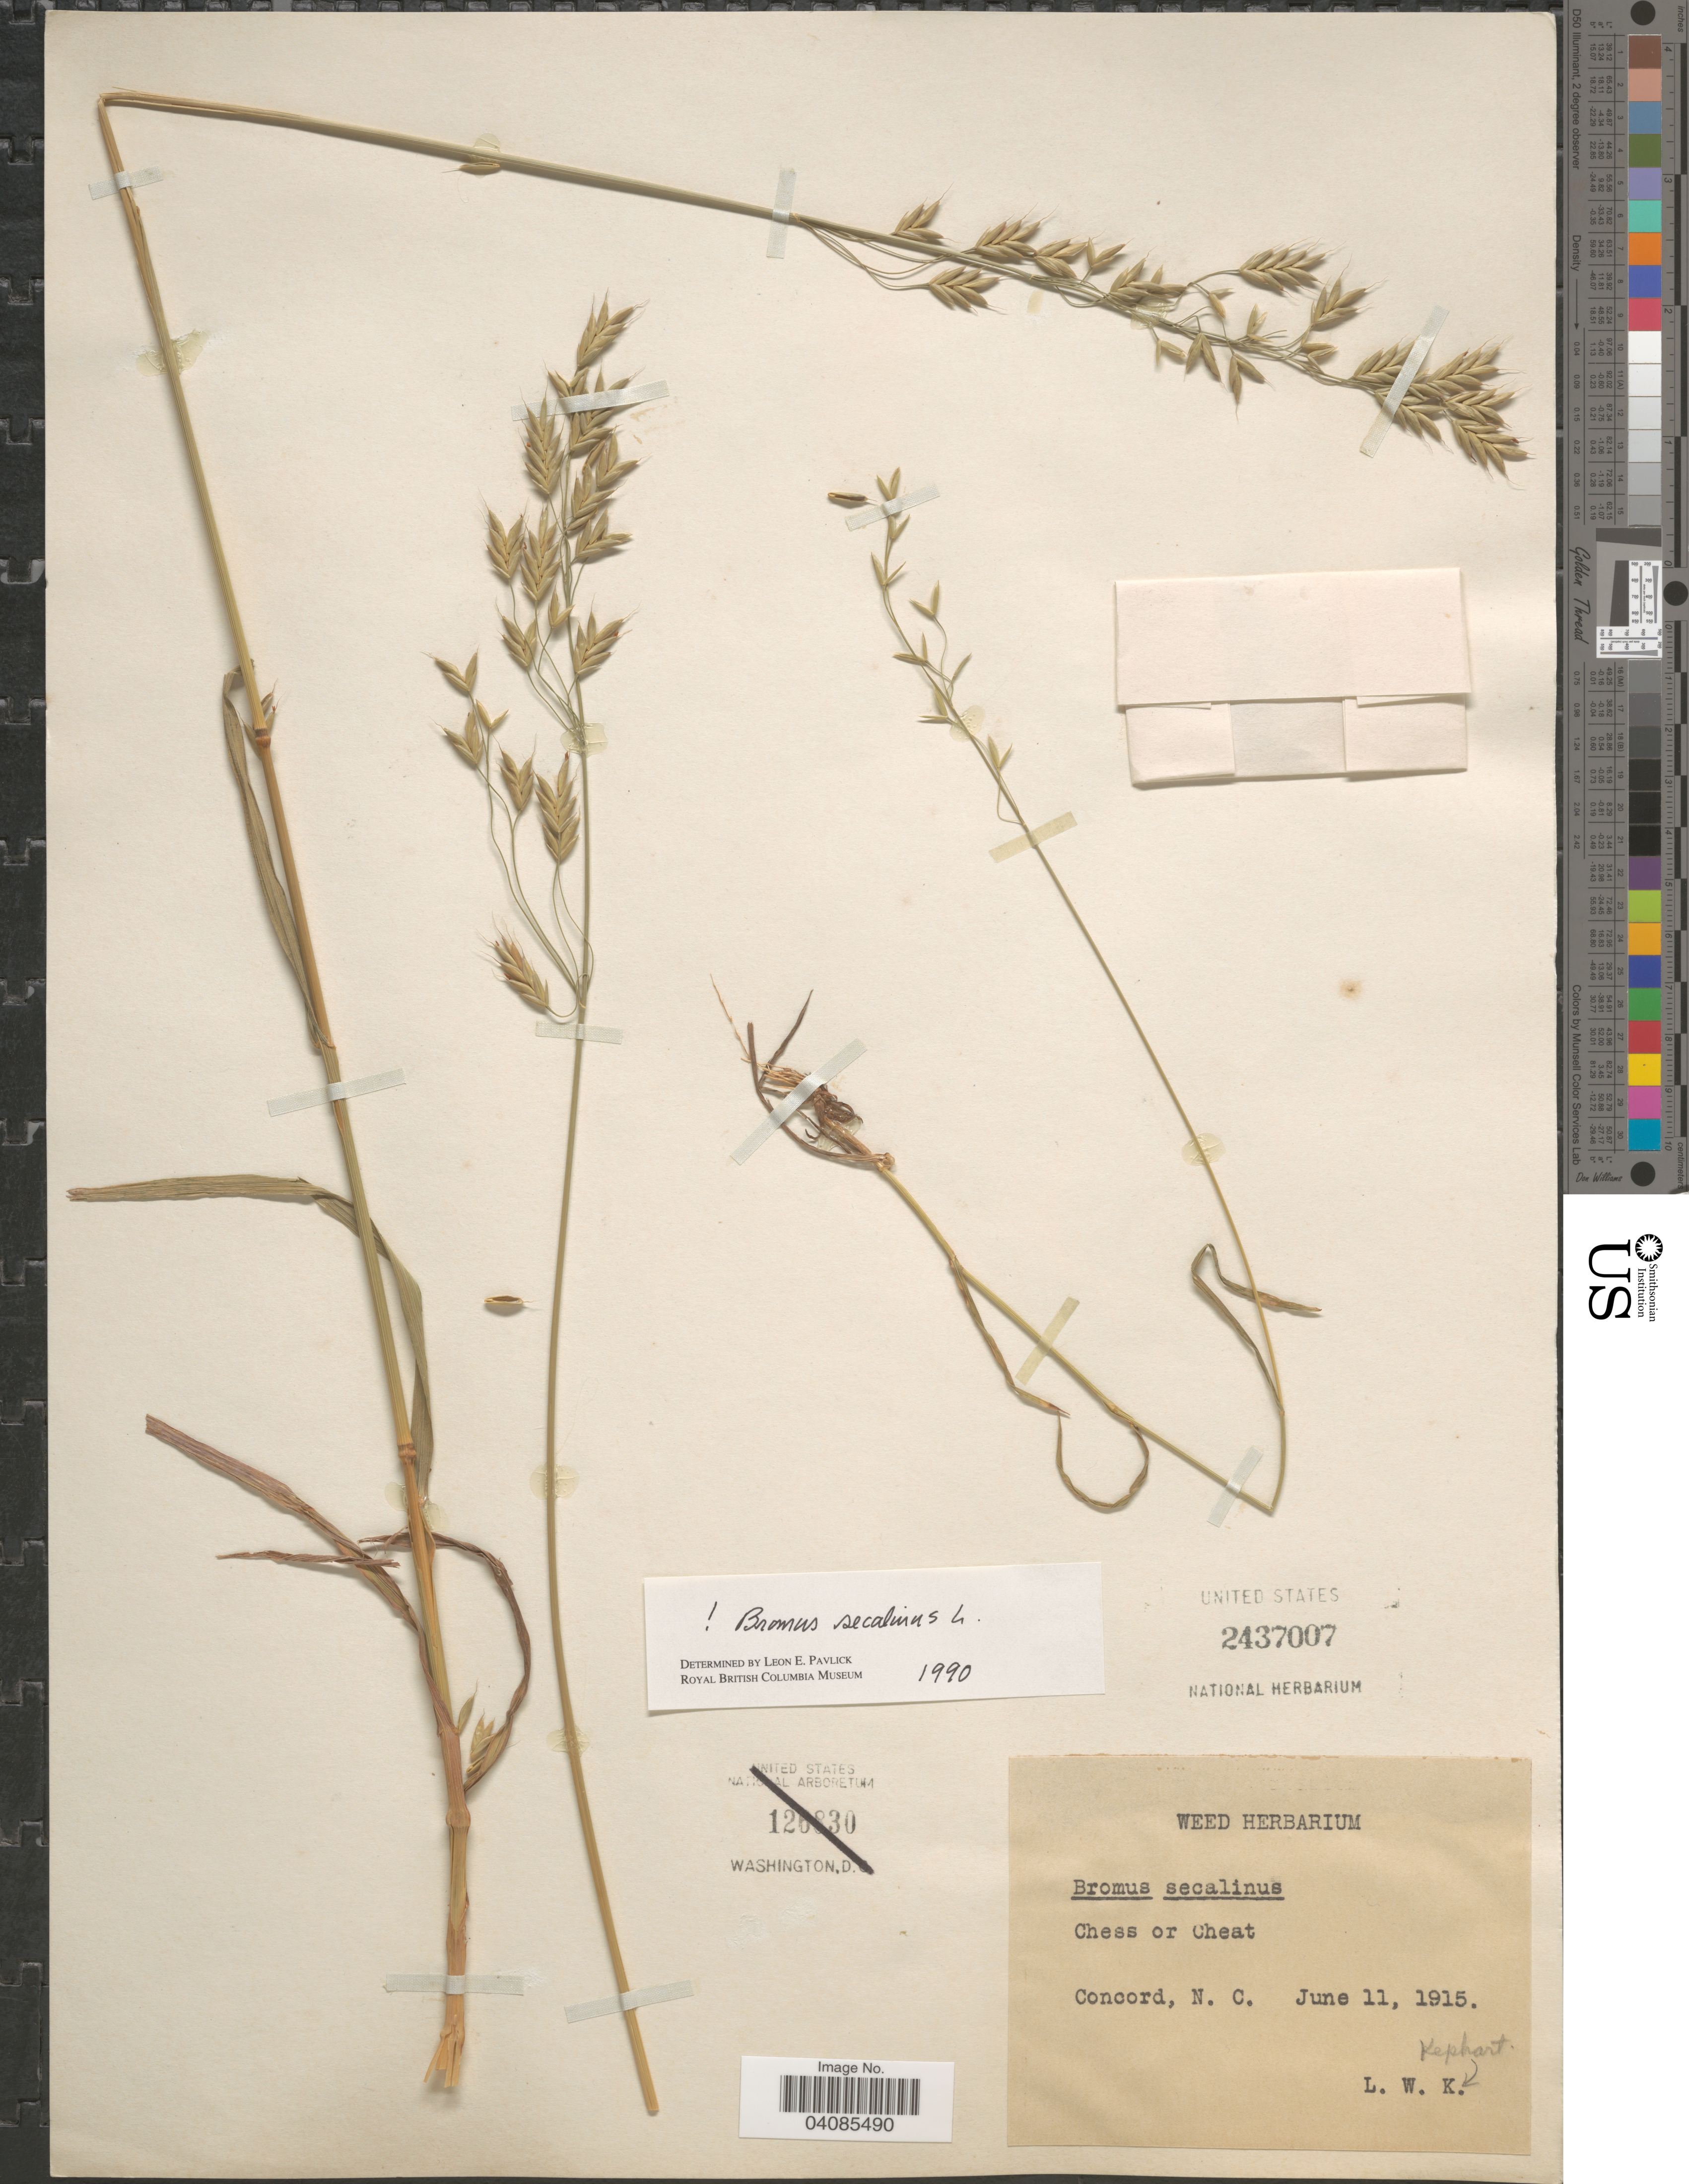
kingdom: Plantae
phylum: Tracheophyta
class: Liliopsida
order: Poales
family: Poaceae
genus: Bromus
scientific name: Bromus secalinus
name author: L.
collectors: L. W. Kephart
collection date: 1915-06-11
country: United States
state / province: North Carolina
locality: Concord.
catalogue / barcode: US 2437007